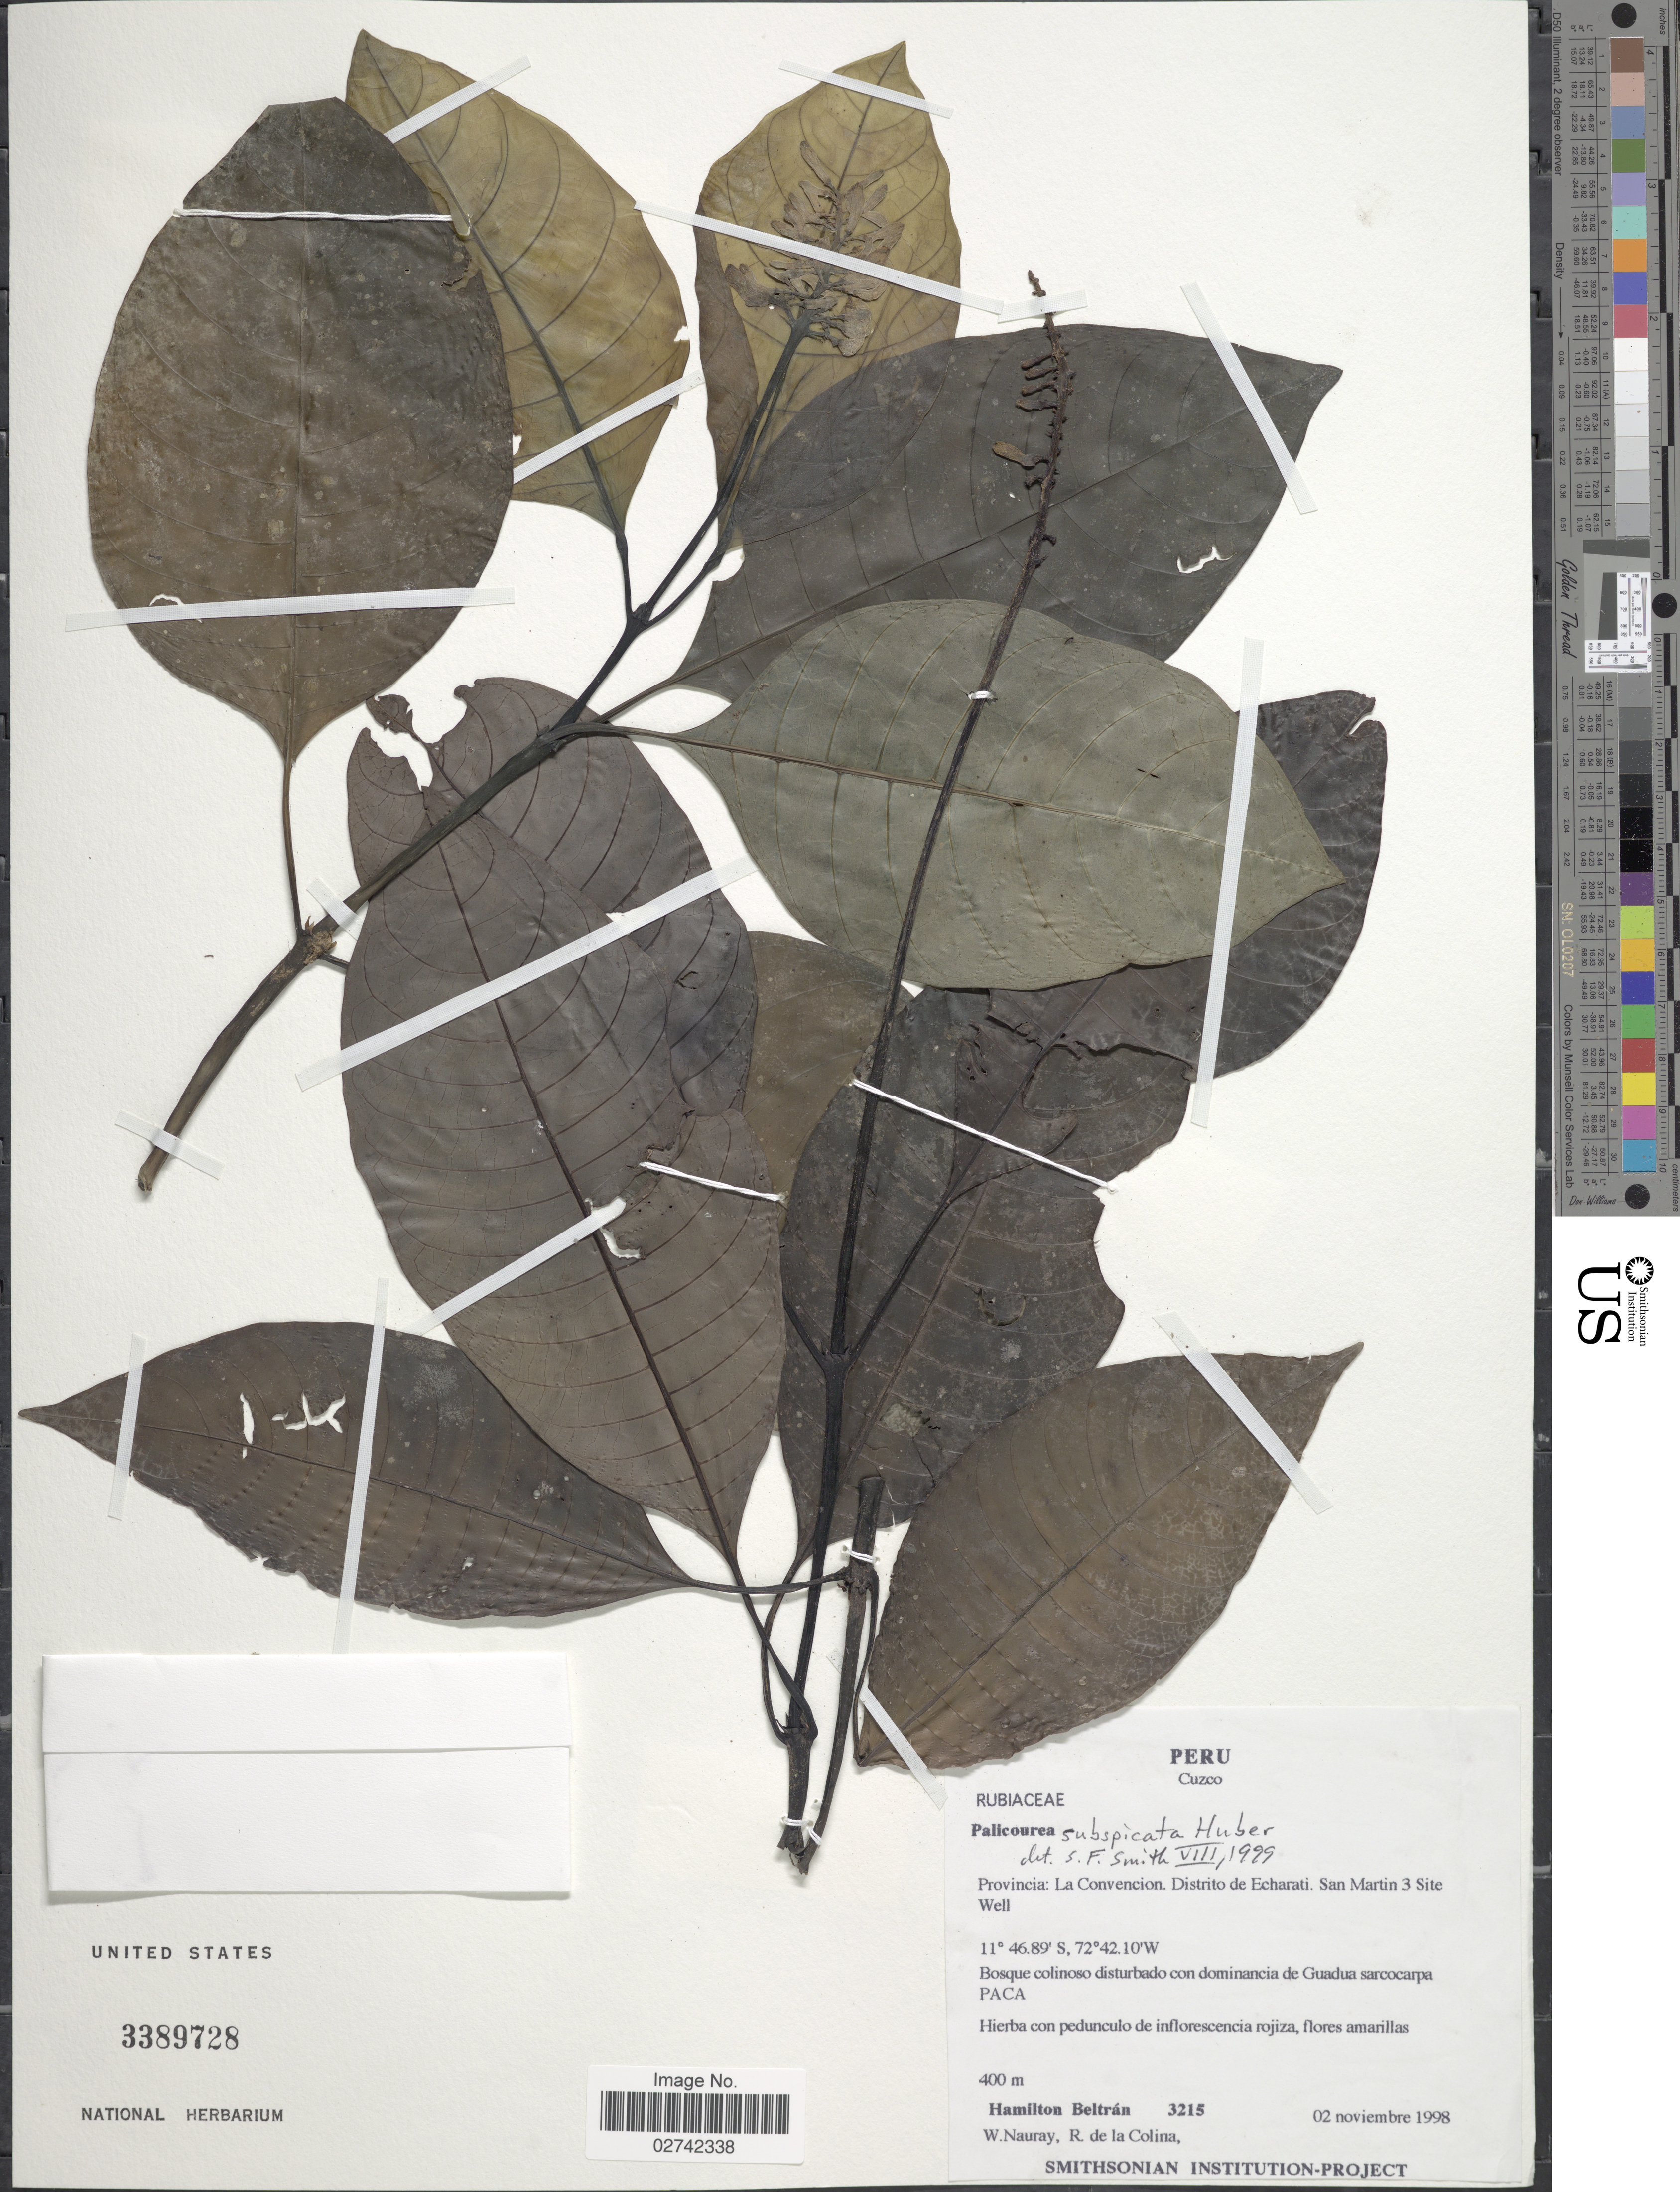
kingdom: Plantae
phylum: Tracheophyta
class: Magnoliopsida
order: Gentianales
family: Rubiaceae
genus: Palicourea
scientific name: Palicourea subspicata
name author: Huber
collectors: H. Beltran, W. Nauray & R. de La Colina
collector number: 3215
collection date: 1998-11-02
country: Peru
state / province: Cusco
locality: Cuzco, Provincia: La Convencion, Distrito Echarati, San Martin 3 Site Well.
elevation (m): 400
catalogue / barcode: US 3389728